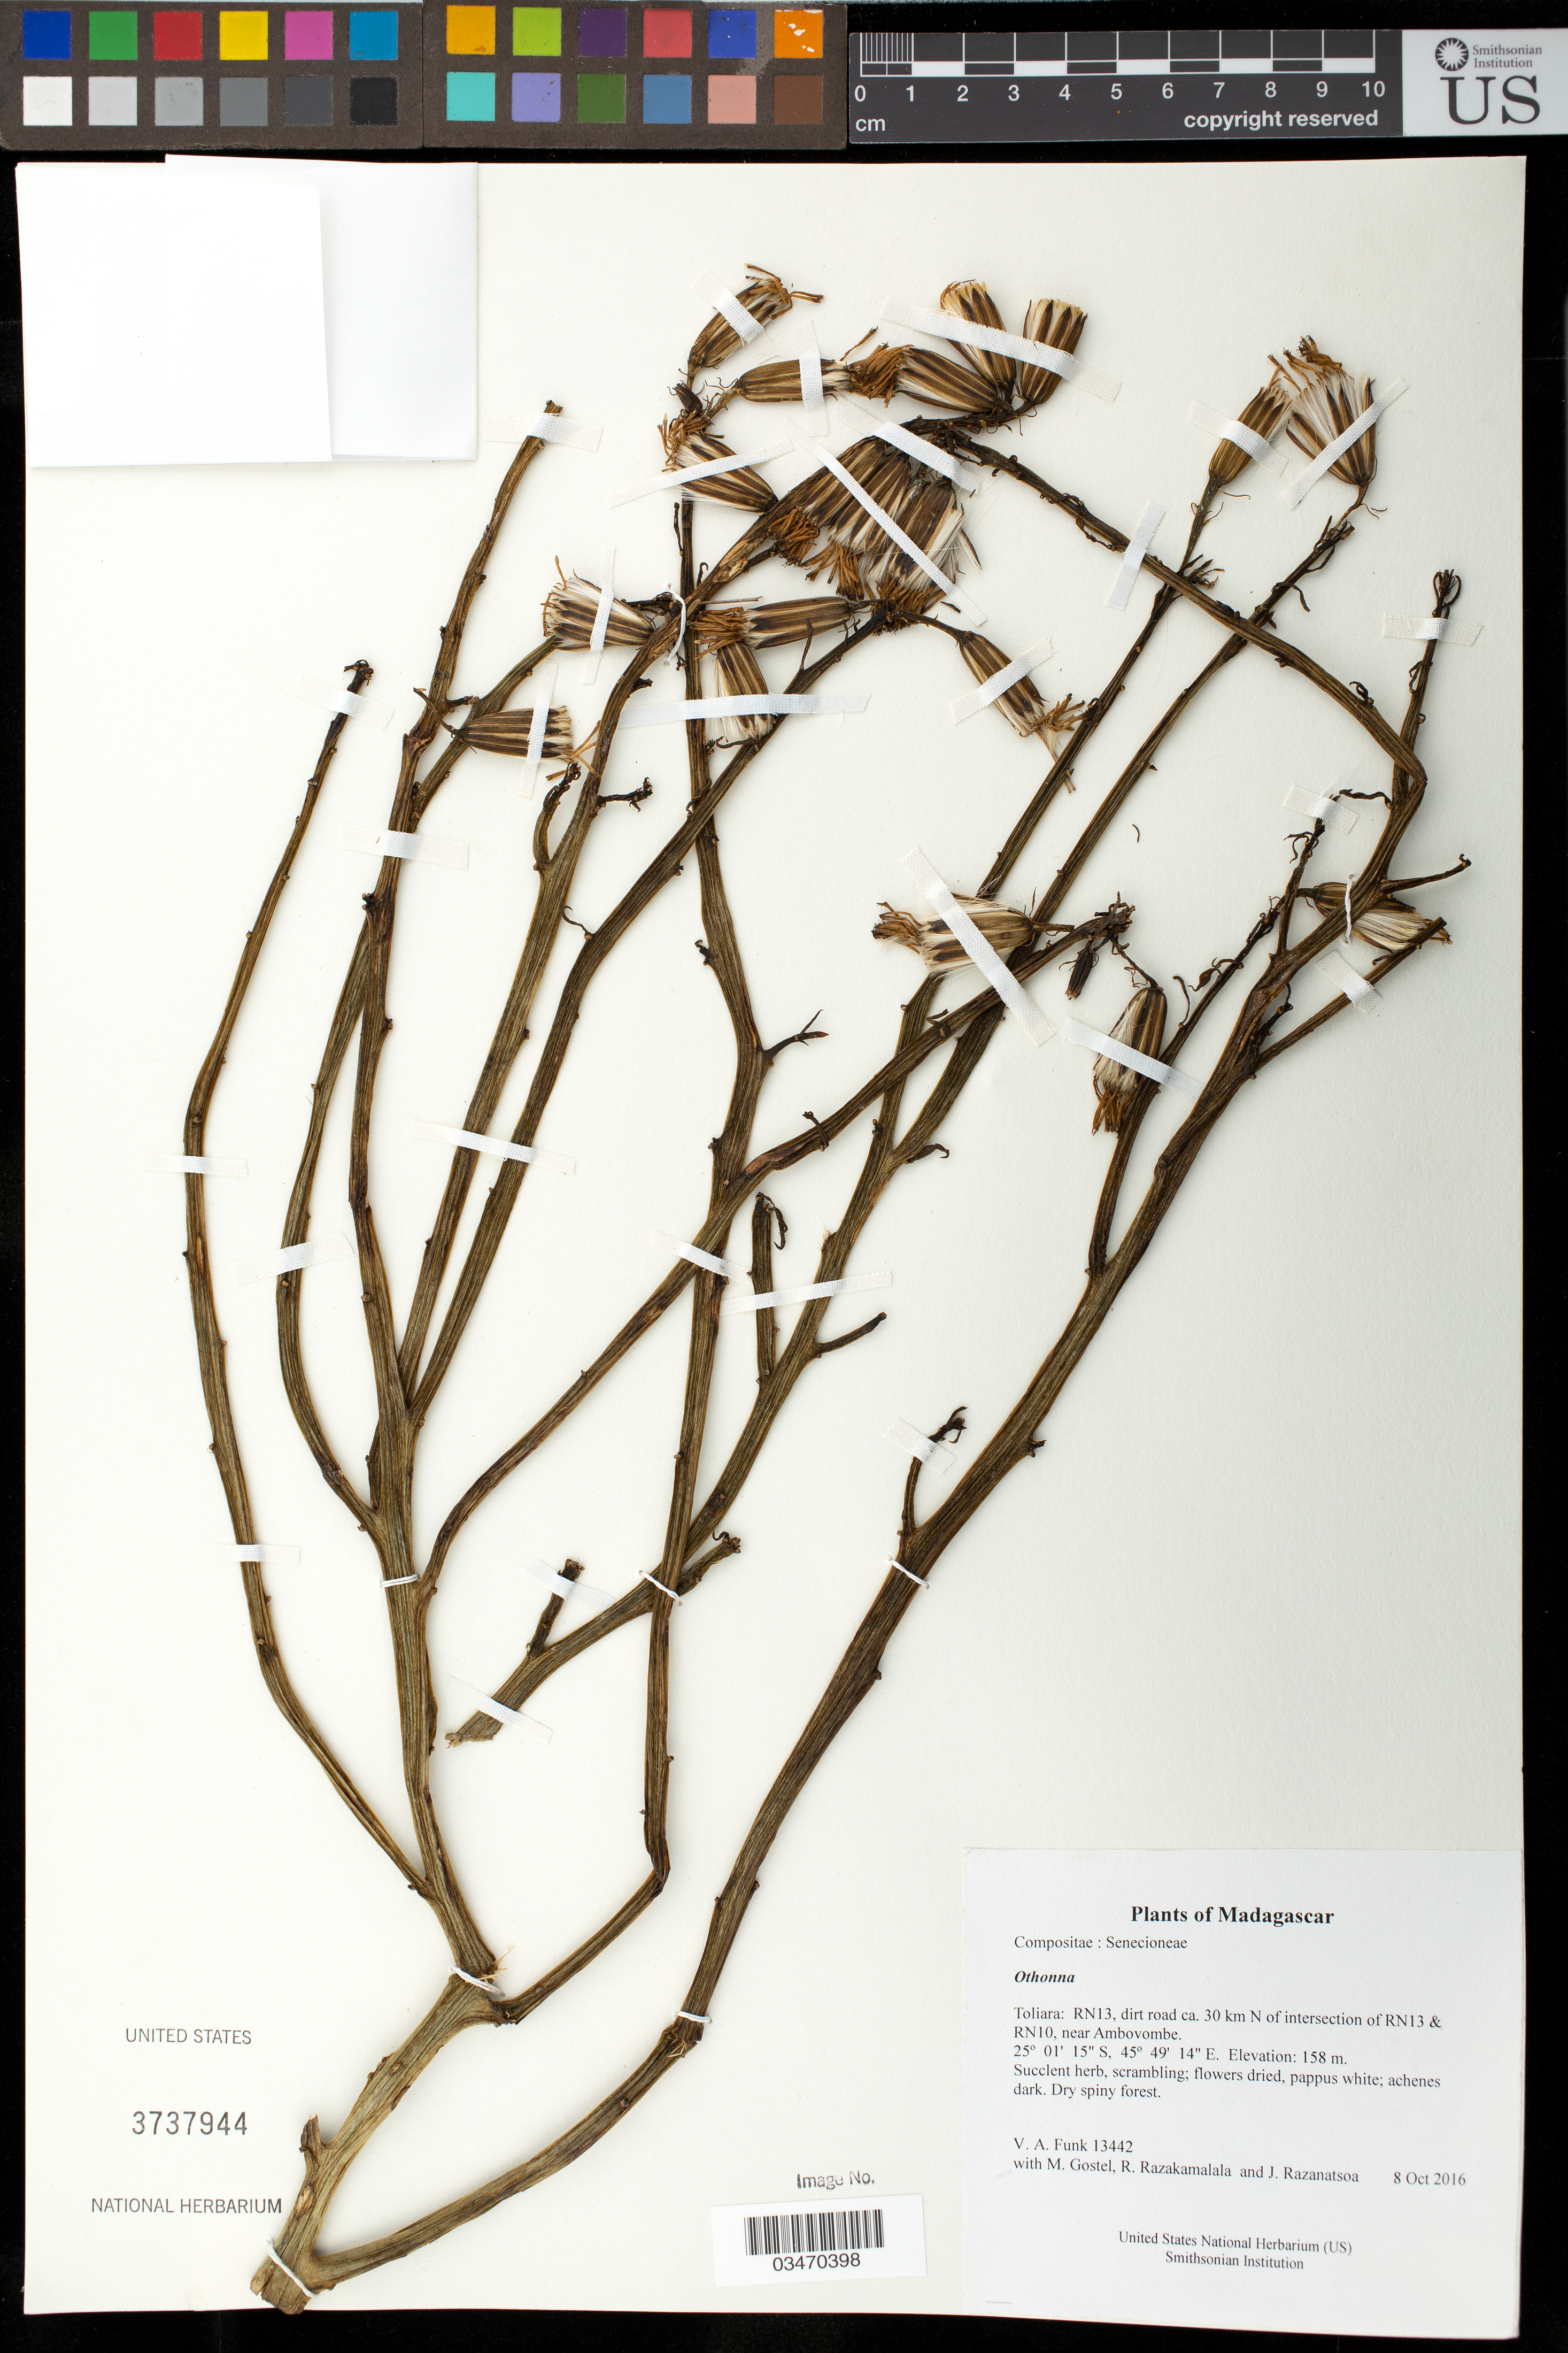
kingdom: Plantae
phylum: Tracheophyta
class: Magnoliopsida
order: Asterales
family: Asteraceae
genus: Othonna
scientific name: Othonna sp.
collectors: M. R. Gostel, R. Razakamalala & J. Razanatsoa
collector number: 13442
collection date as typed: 8 Oct 2016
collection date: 2016-10-08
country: Madagascar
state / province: Androy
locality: RN13, dirt road ca. 30 km N of intersection of RN13 & RN10, near Ambovombe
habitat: Dry spiny forest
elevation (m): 158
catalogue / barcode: US 3737944